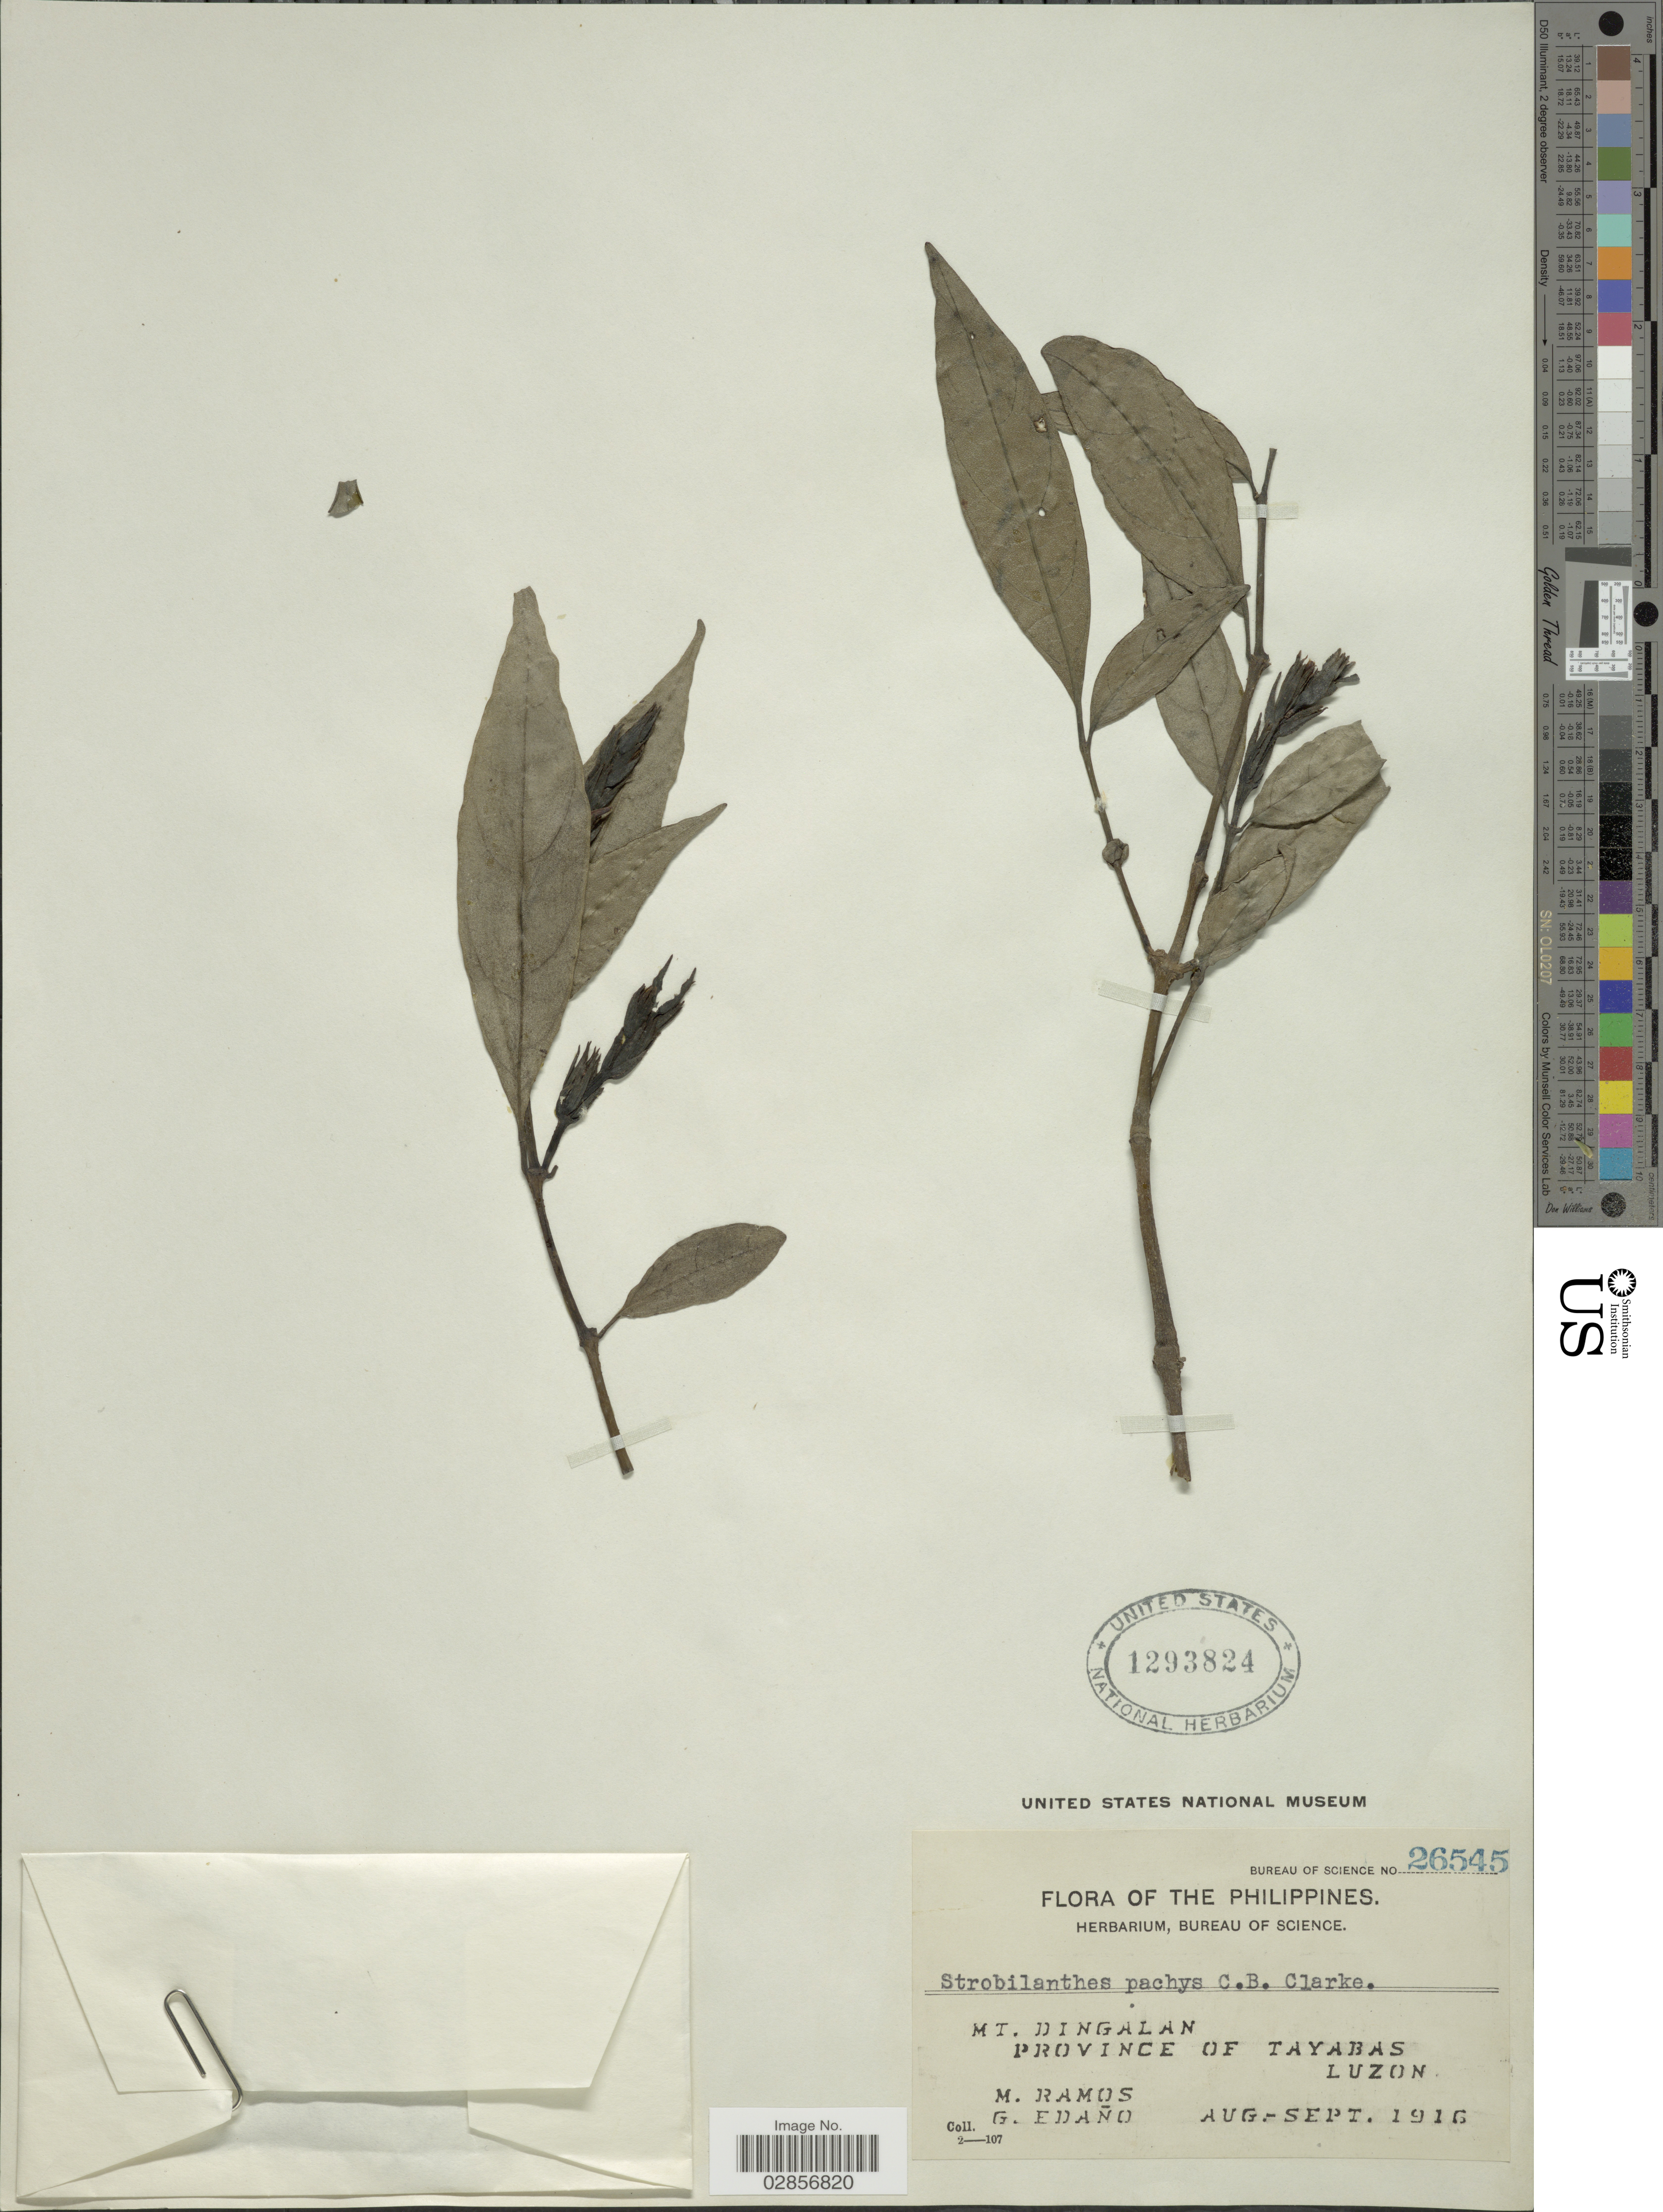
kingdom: Plantae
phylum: Tracheophyta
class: Magnoliopsida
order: Lamiales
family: Acanthaceae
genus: Strobilanthes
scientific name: Strobilanthes pachys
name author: C.B. Clarke ex Merr.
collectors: M. Ramos & G. Edaño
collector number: Bureau of Science 26545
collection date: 1916-08/1916-09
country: Philippines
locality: Mt. Dingalan. Province of Tayabas. Luzon.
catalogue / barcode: US 1293824